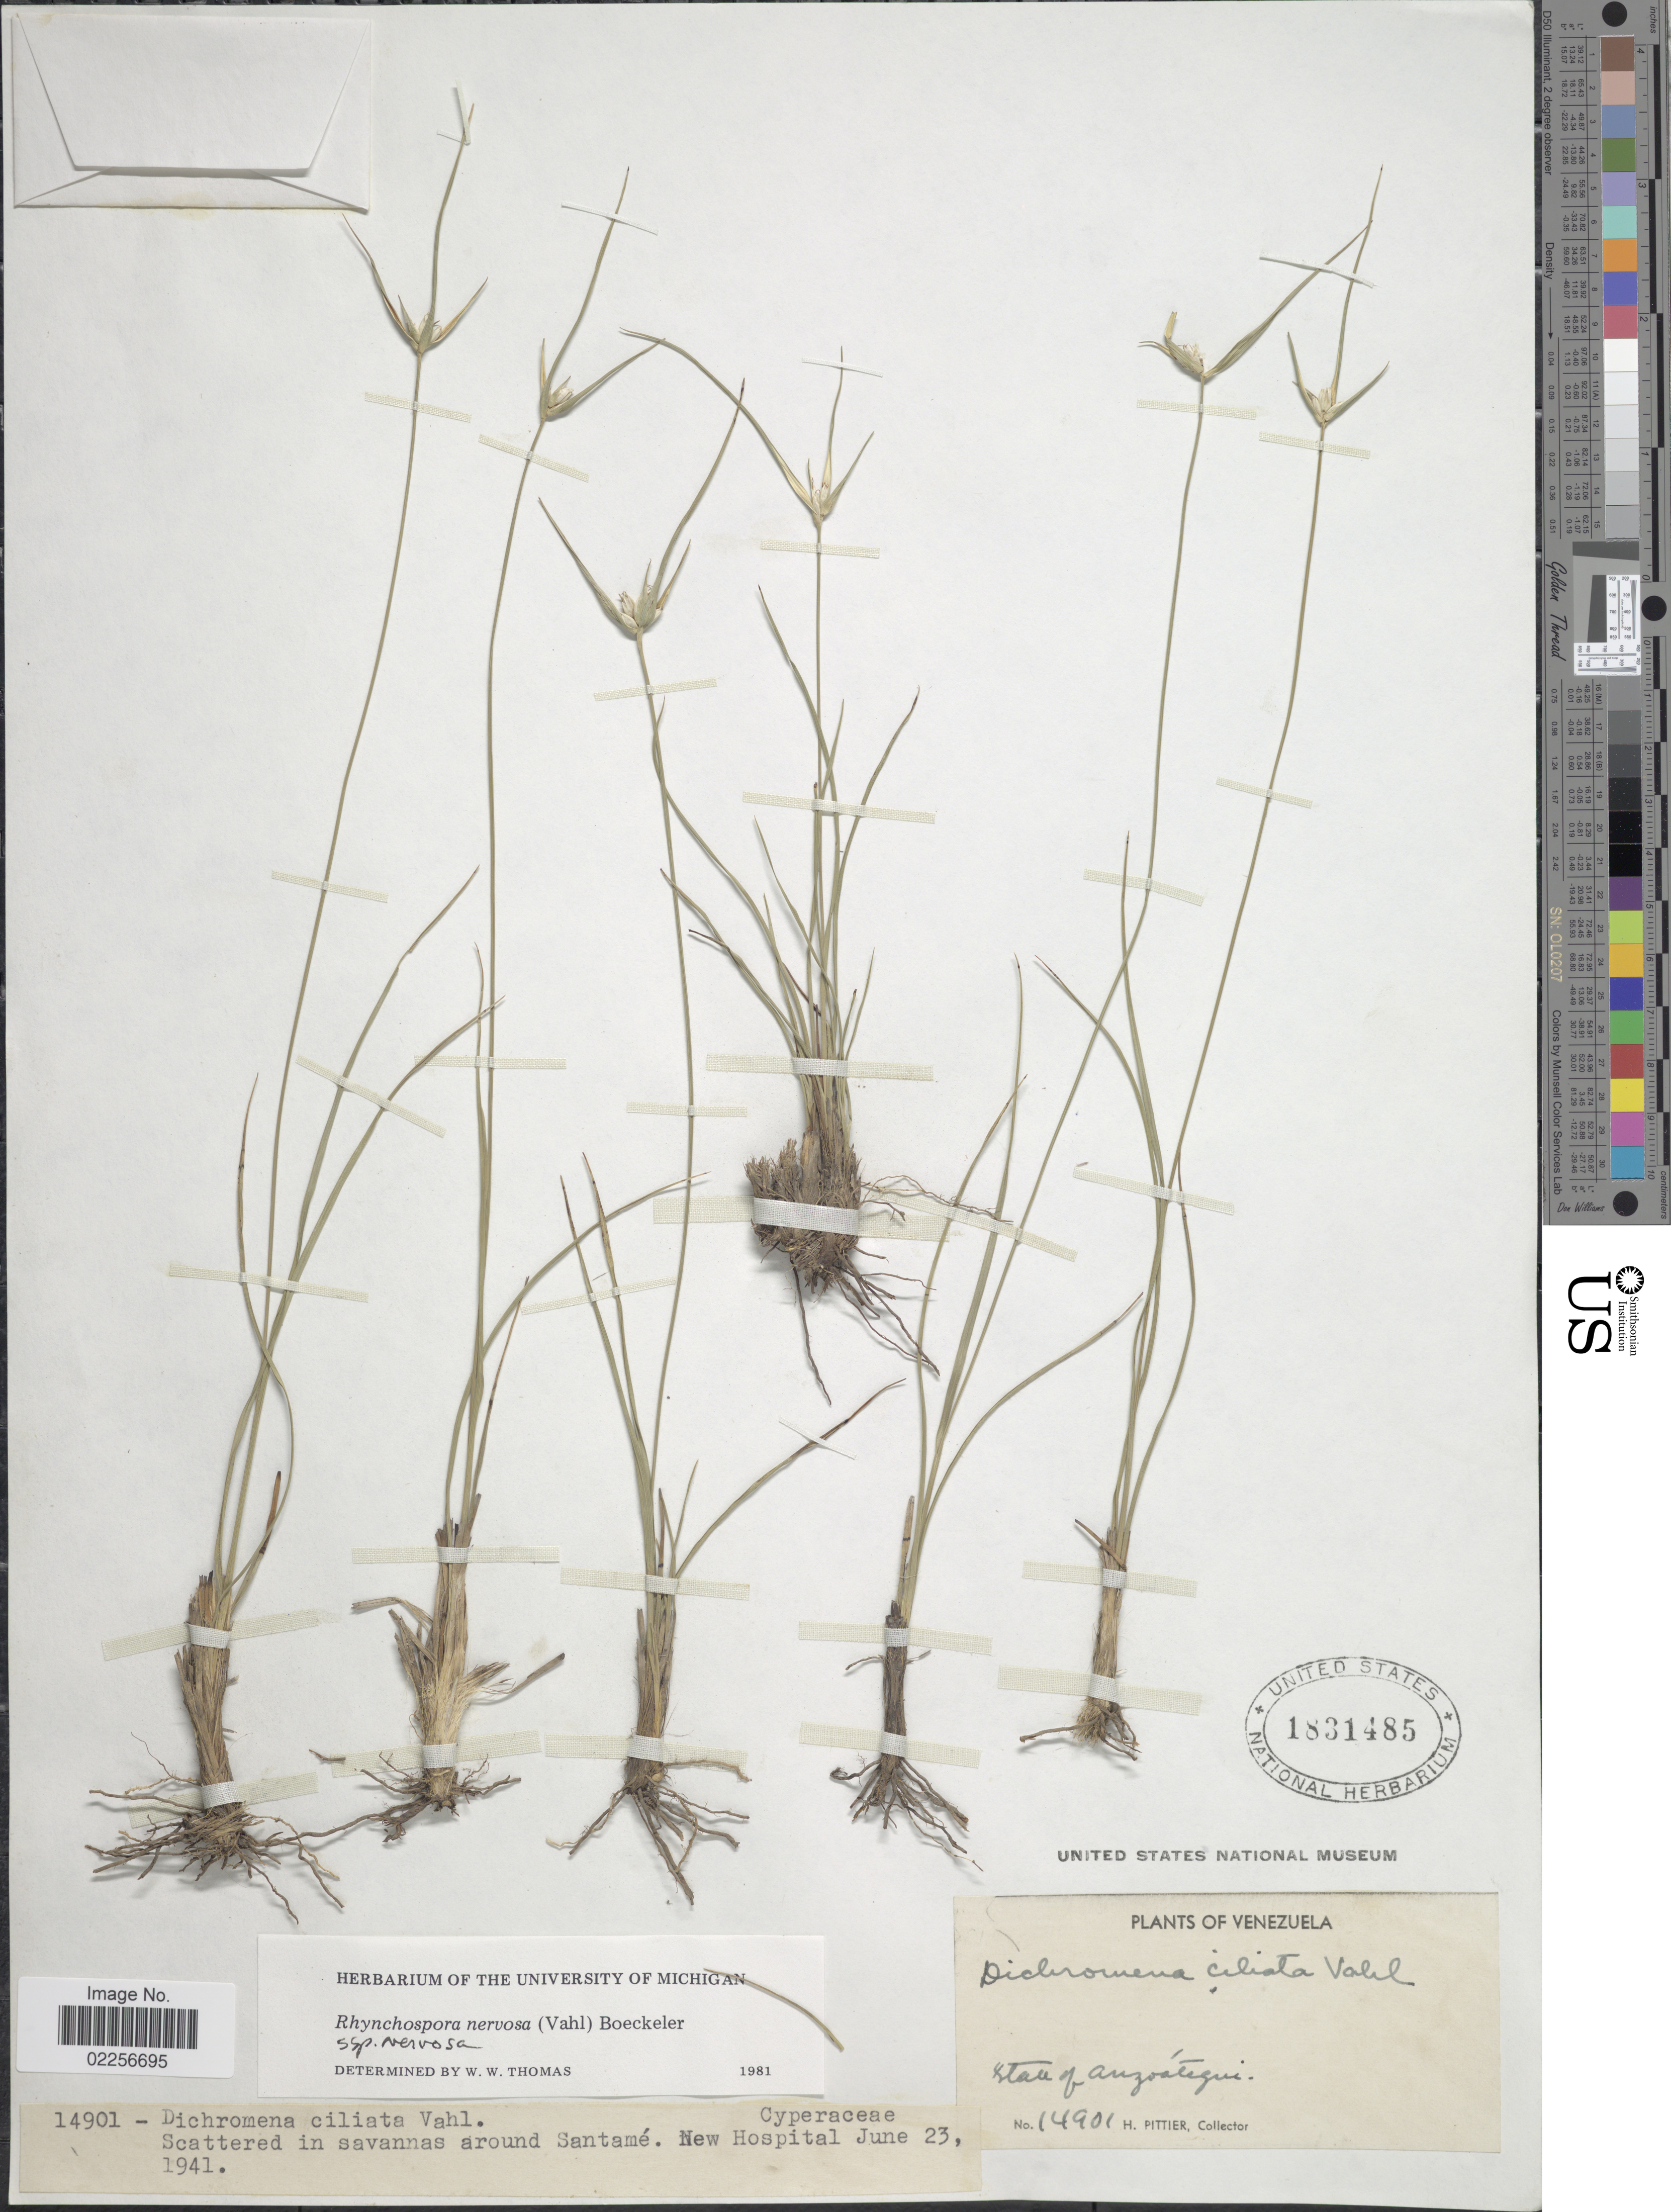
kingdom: Plantae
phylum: Tracheophyta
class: Liliopsida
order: Poales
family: Cyperaceae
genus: Rhynchospora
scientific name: Rhynchospora nervosa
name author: (Vahl) Boeckeler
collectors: H. F. Pittier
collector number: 14901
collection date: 1941-06-23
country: Venezuela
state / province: Anzoategui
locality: Around Santame, New Hospital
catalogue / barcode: US 1831485